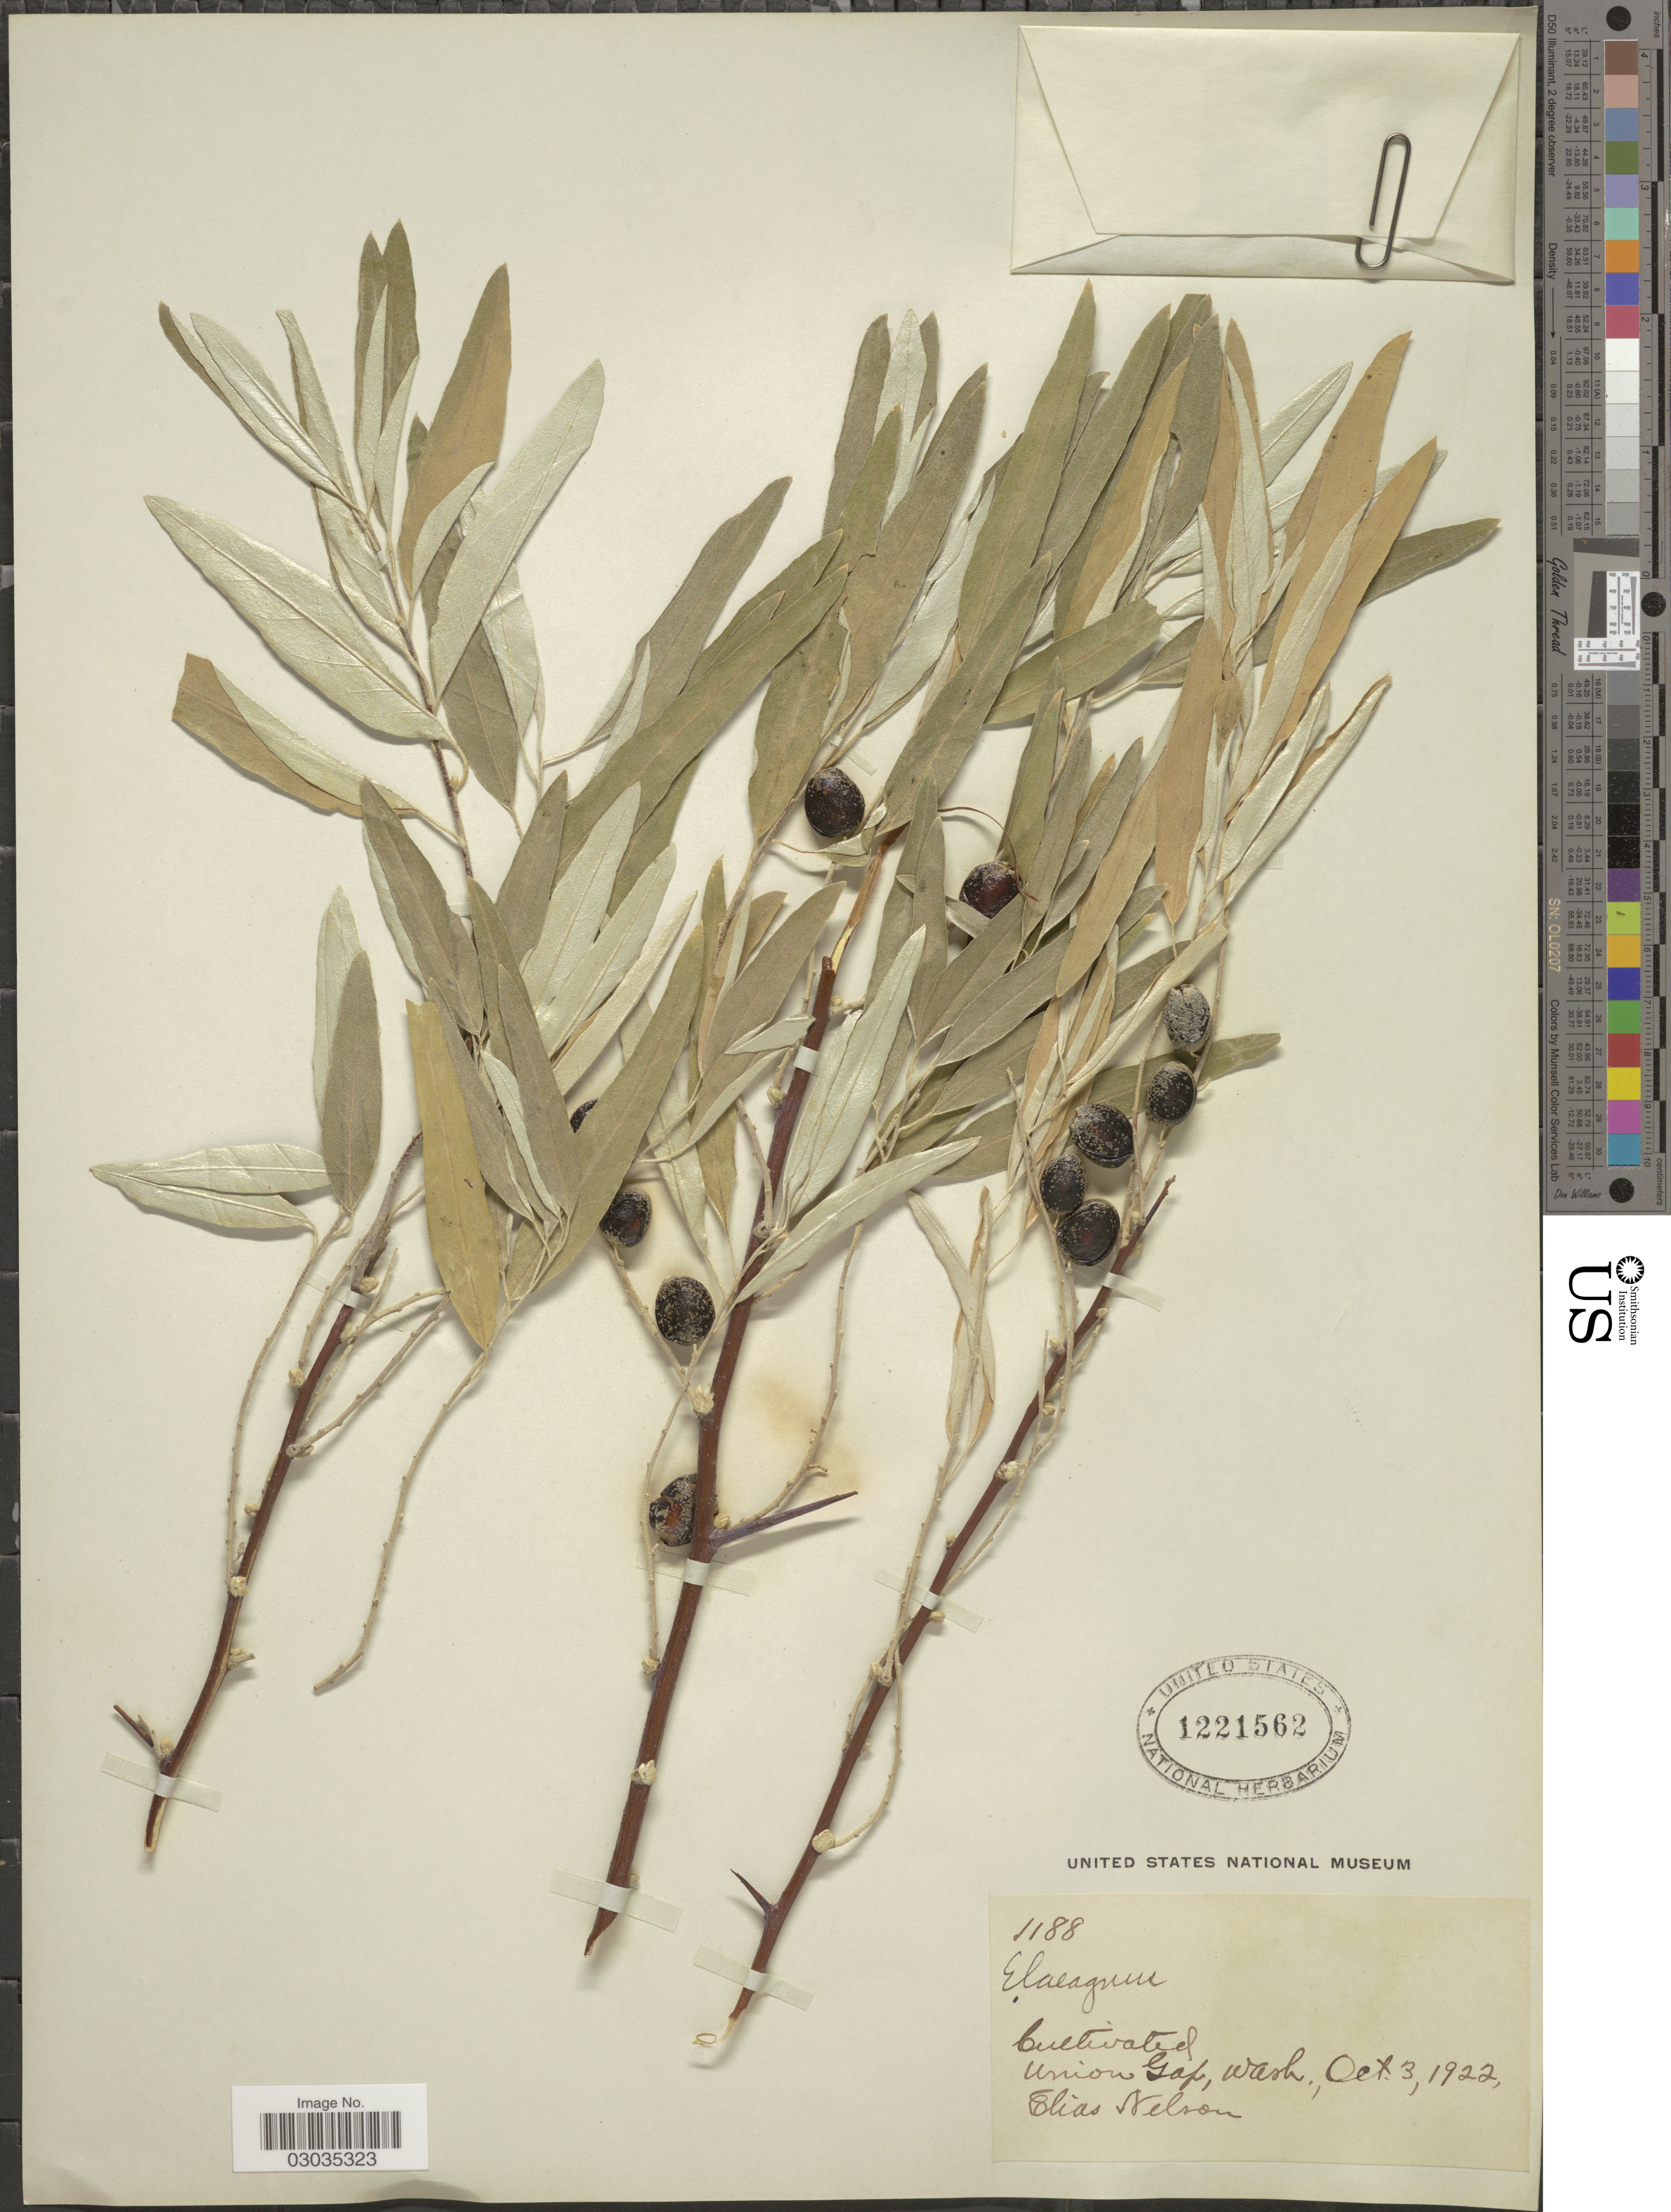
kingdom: Plantae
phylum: Tracheophyta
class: Magnoliopsida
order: Rosales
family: Elaeagnaceae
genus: Elaeagnus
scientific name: Elaeagnus sp.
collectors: E. Nelson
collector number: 1188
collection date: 1922-10-03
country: United States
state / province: Washington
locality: Union Gap.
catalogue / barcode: US 1221562